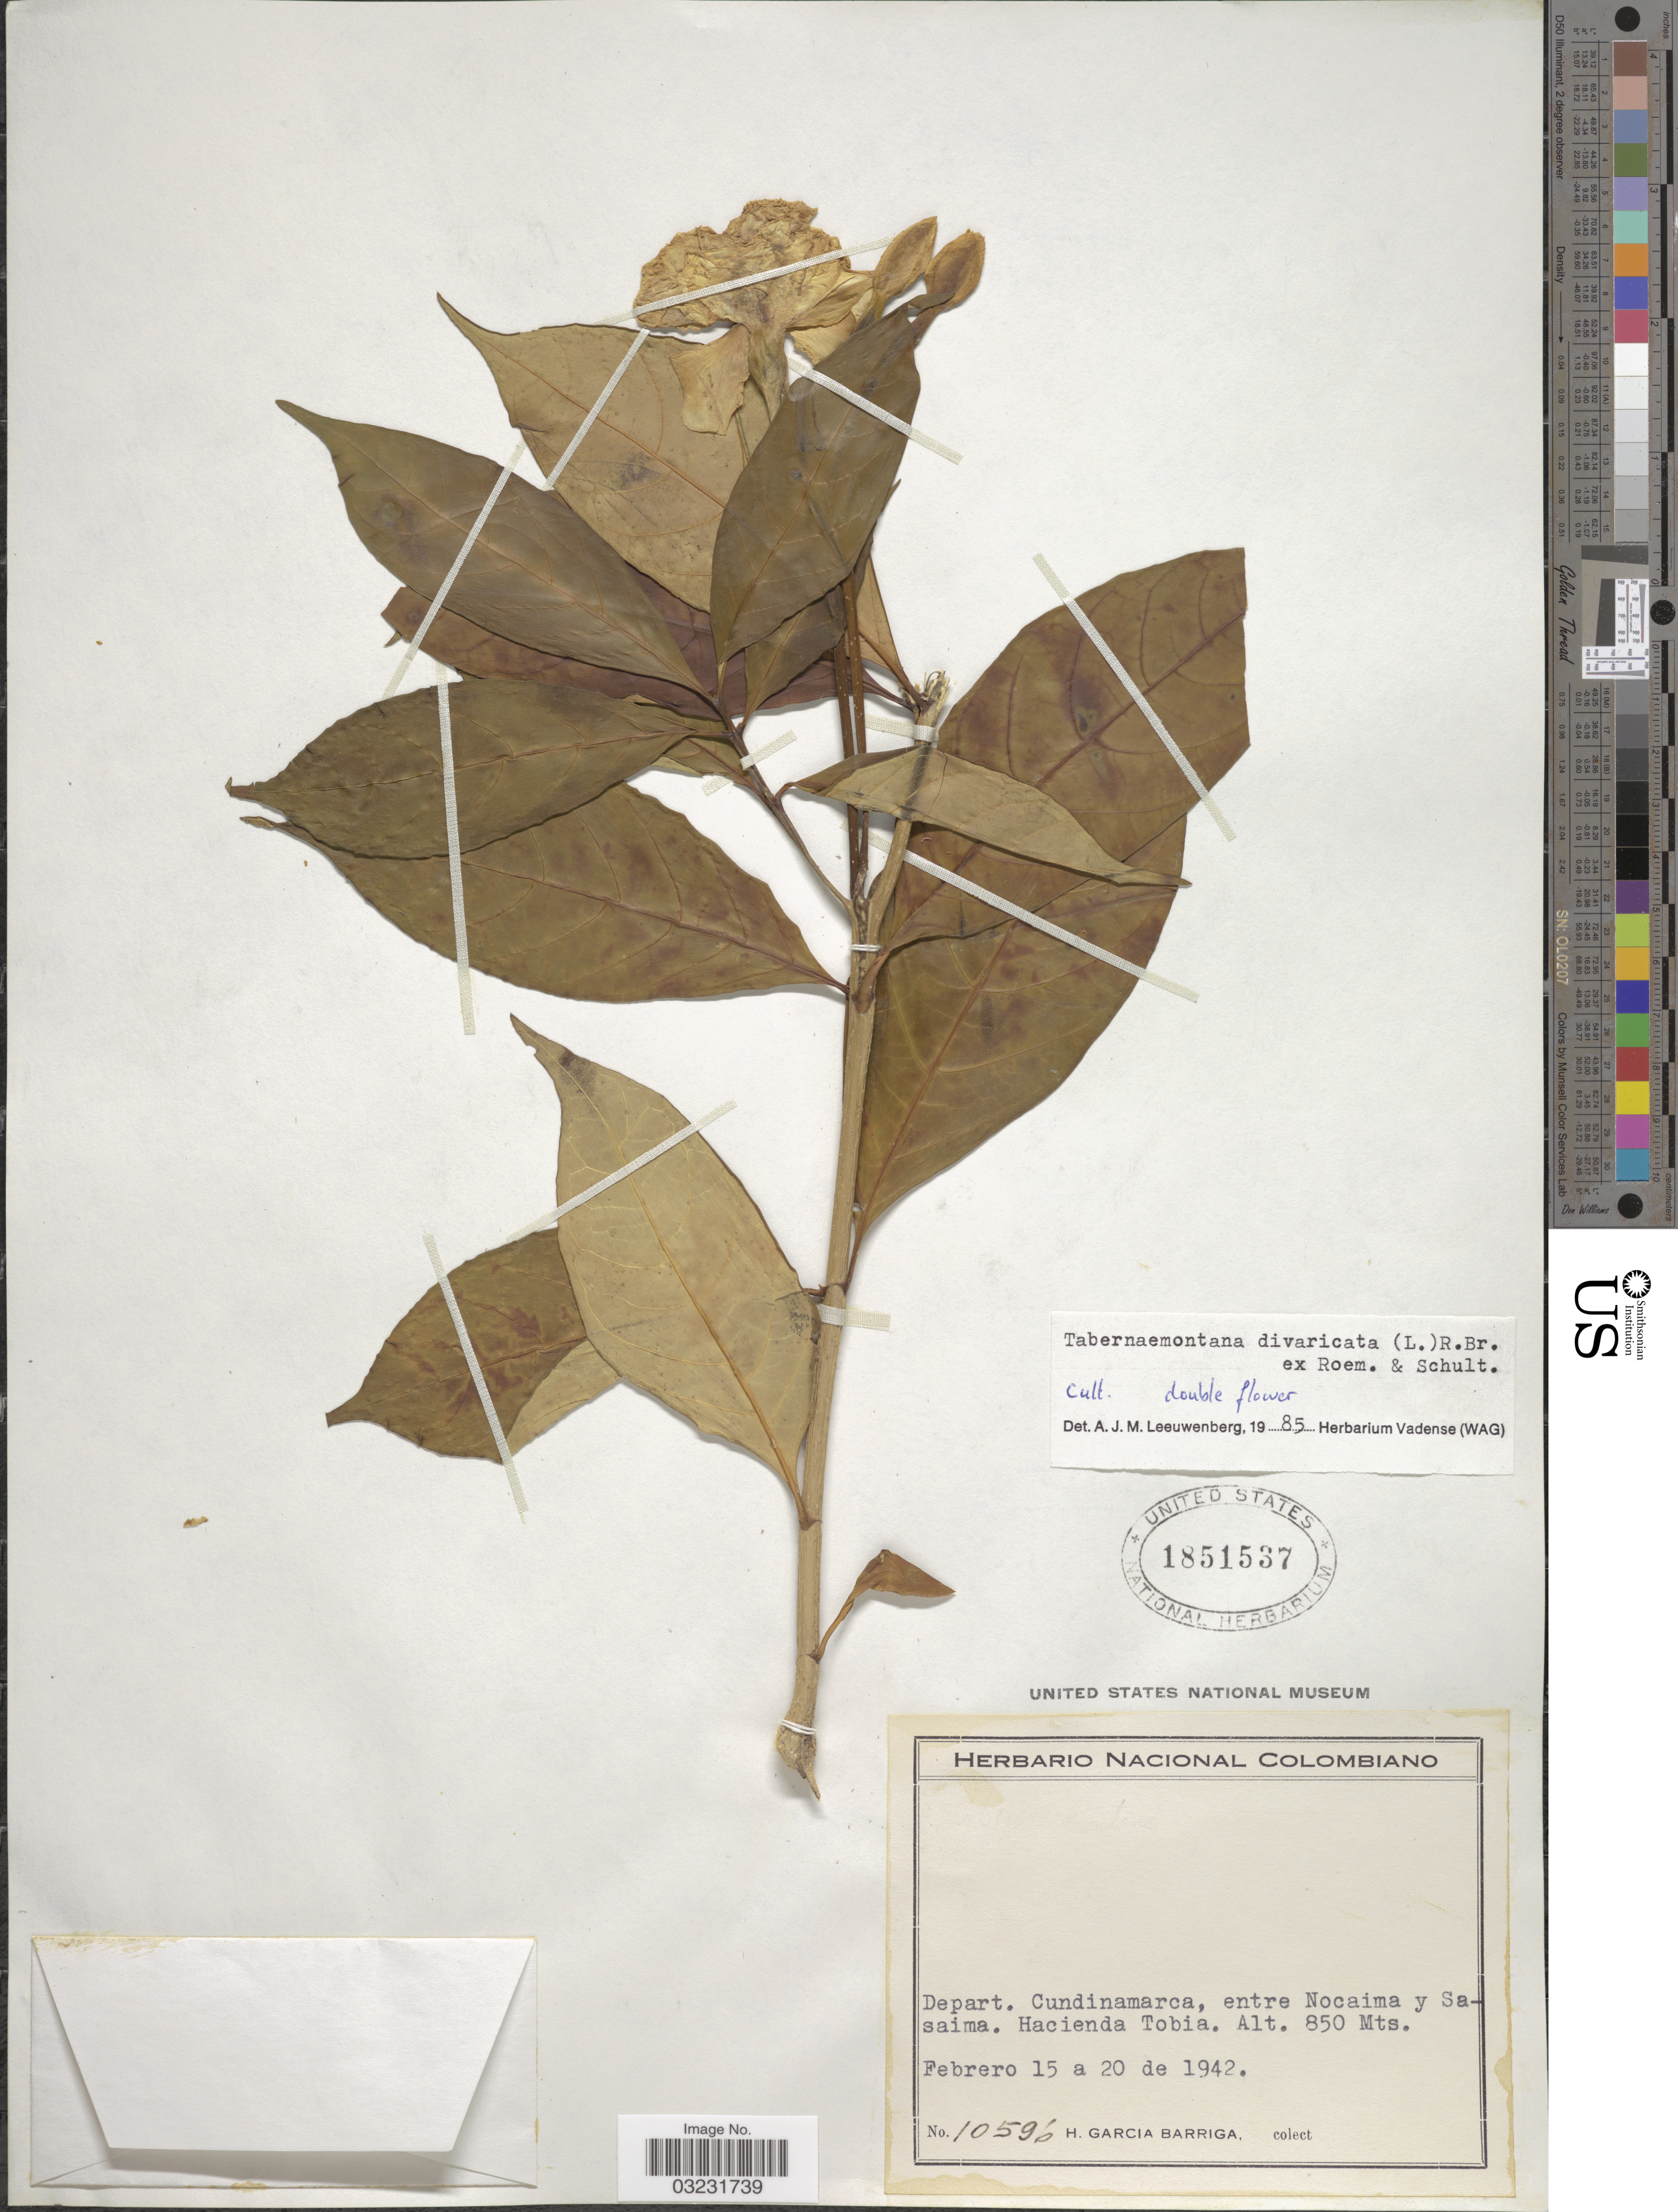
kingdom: Plantae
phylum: Tracheophyta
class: Magnoliopsida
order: Gentianales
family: Apocynaceae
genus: Tabernaemontana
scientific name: Tabernaemontana divaricata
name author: (L.) R. Br. ex Roem. & Schult.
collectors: H. García Barriga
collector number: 10596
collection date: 1942-02-15/1942-02-20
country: Colombia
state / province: Cundinamarca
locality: Depart. Cundinamarca, entre Nocaima y Sasaima. Hacienda Tobia.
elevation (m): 850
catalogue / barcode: US 1851537